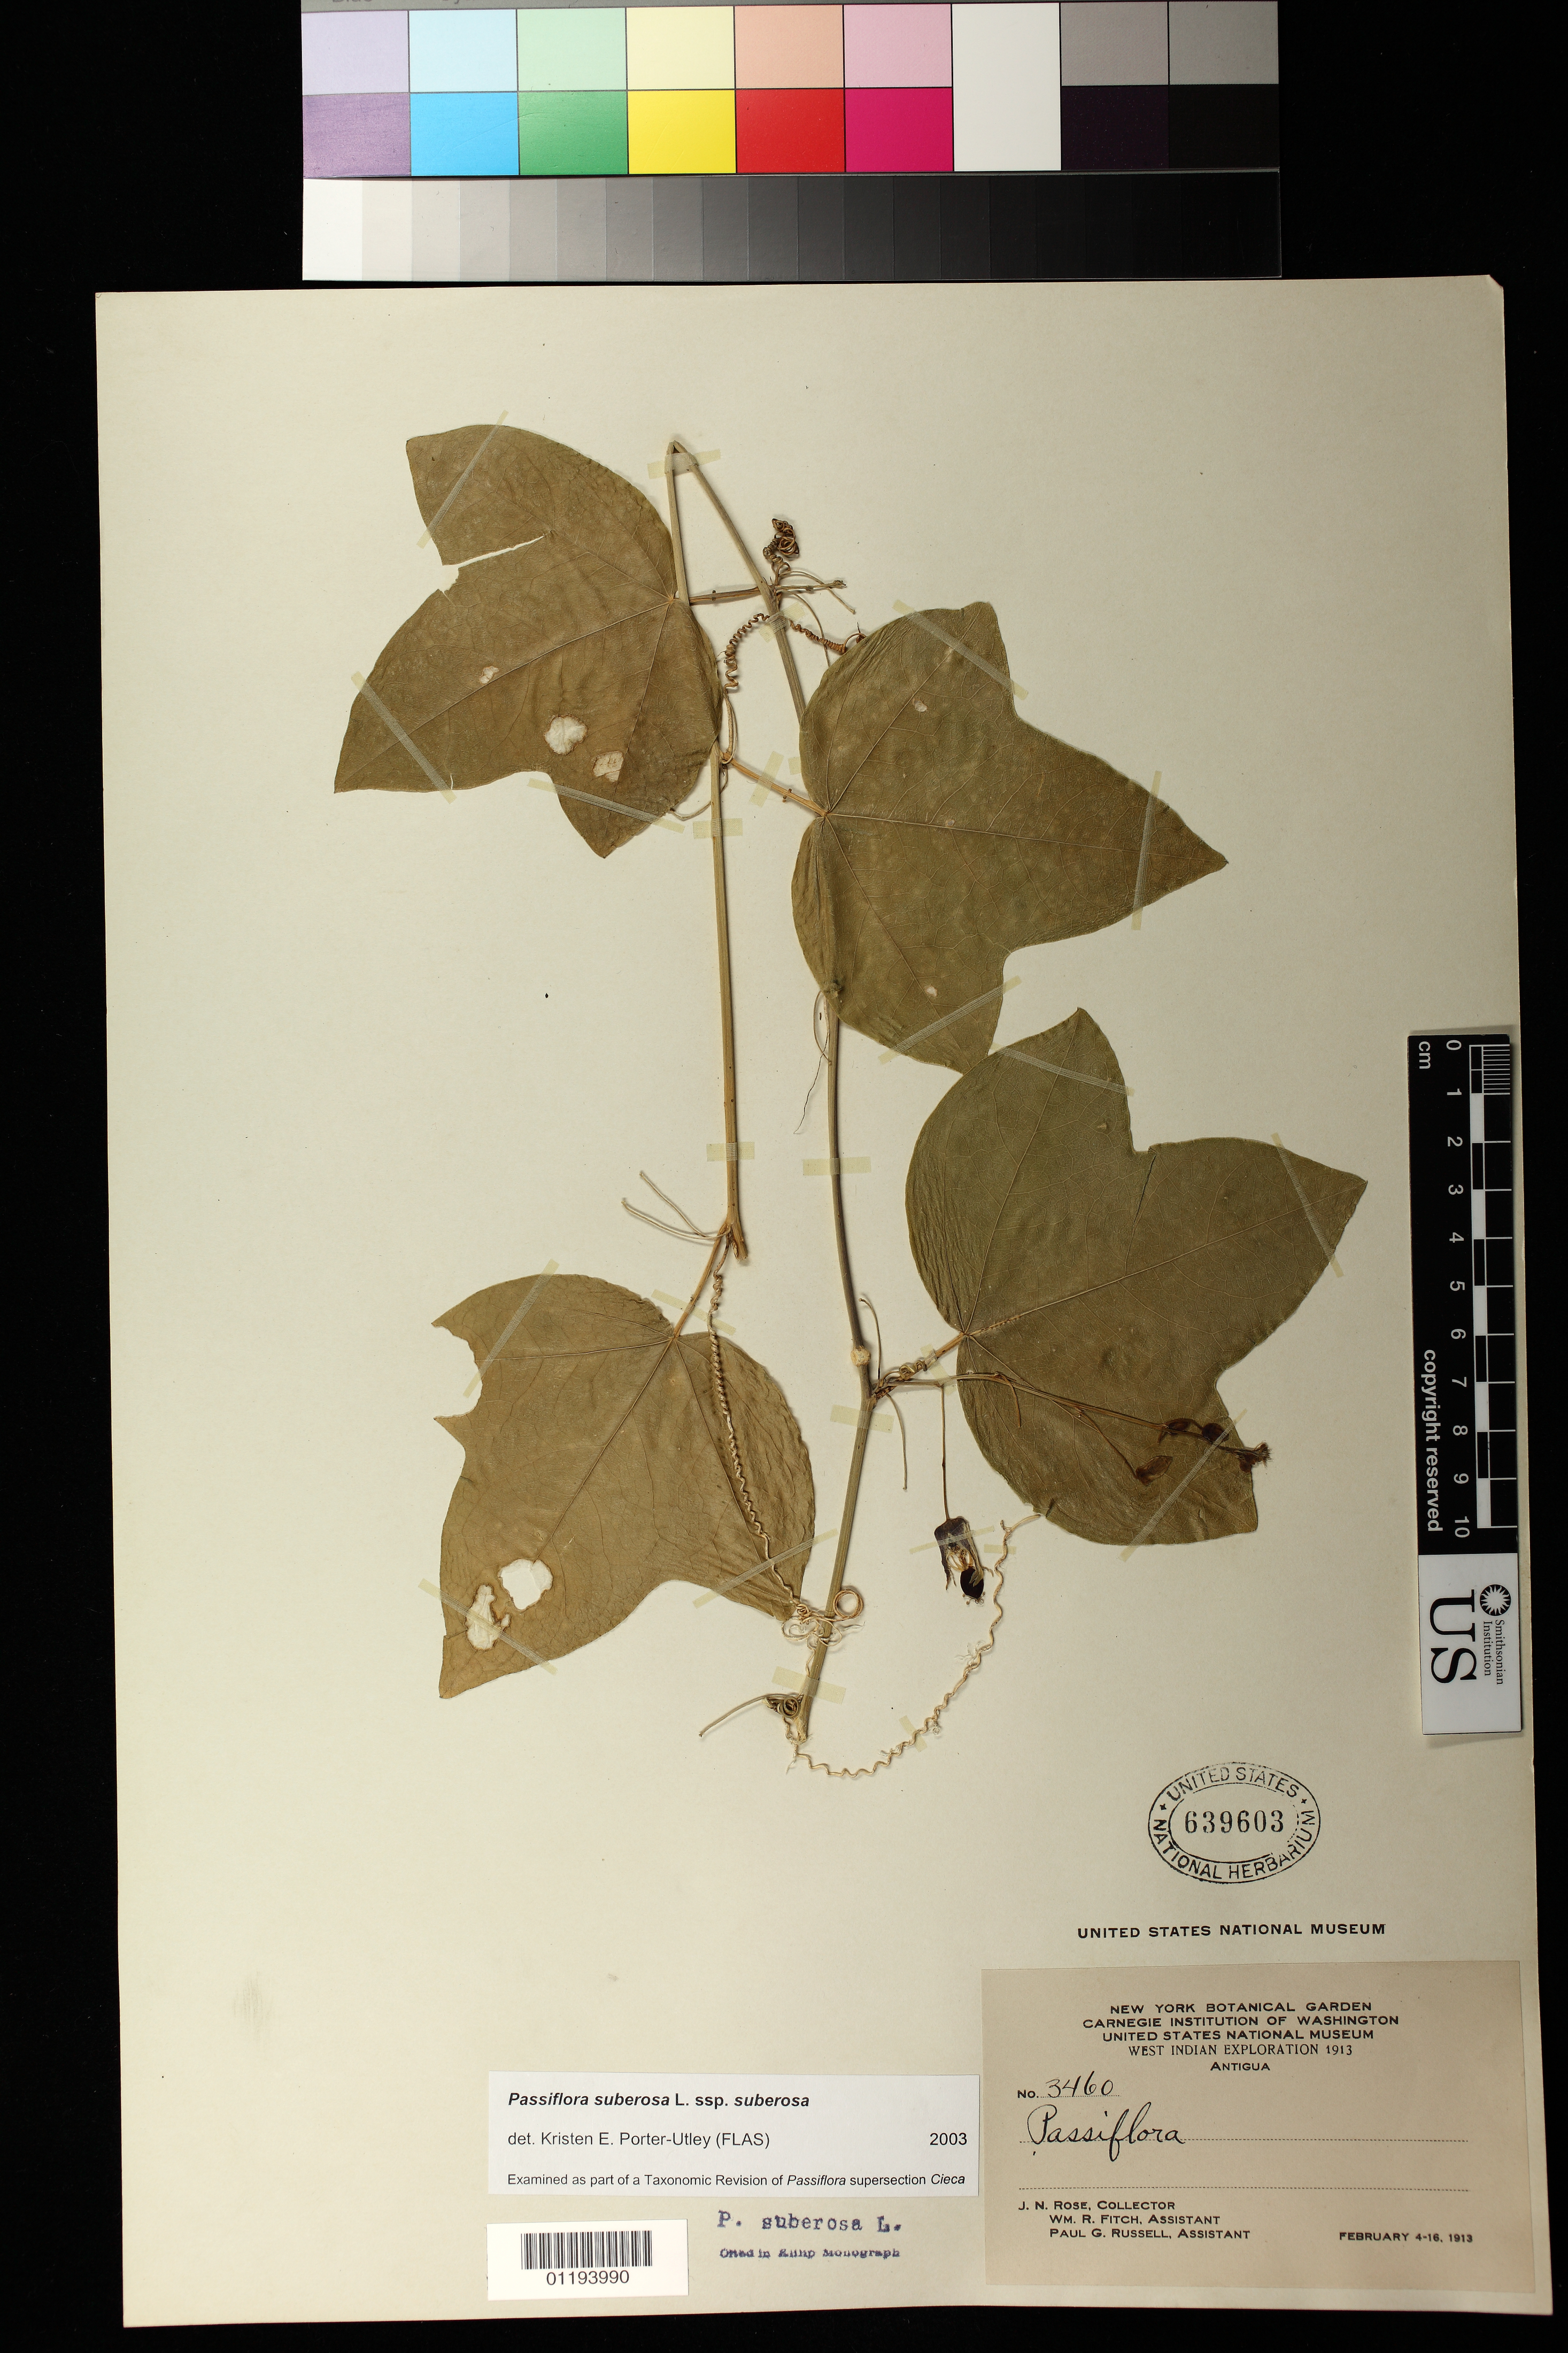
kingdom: Plantae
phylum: Tracheophyta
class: Magnoliopsida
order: Malpighiales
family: Passifloraceae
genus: Passiflora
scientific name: Passiflora suberosa subsp. suberosa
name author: L.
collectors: J. N. Rose, W. R. Fitch & P. G. Russell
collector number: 3460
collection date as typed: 1913 Feb 04 1913 Feb 16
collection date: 1913-02-04/1913-02-16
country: Antigua and Barbuda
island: Antigua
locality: Antigua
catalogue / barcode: US 639603